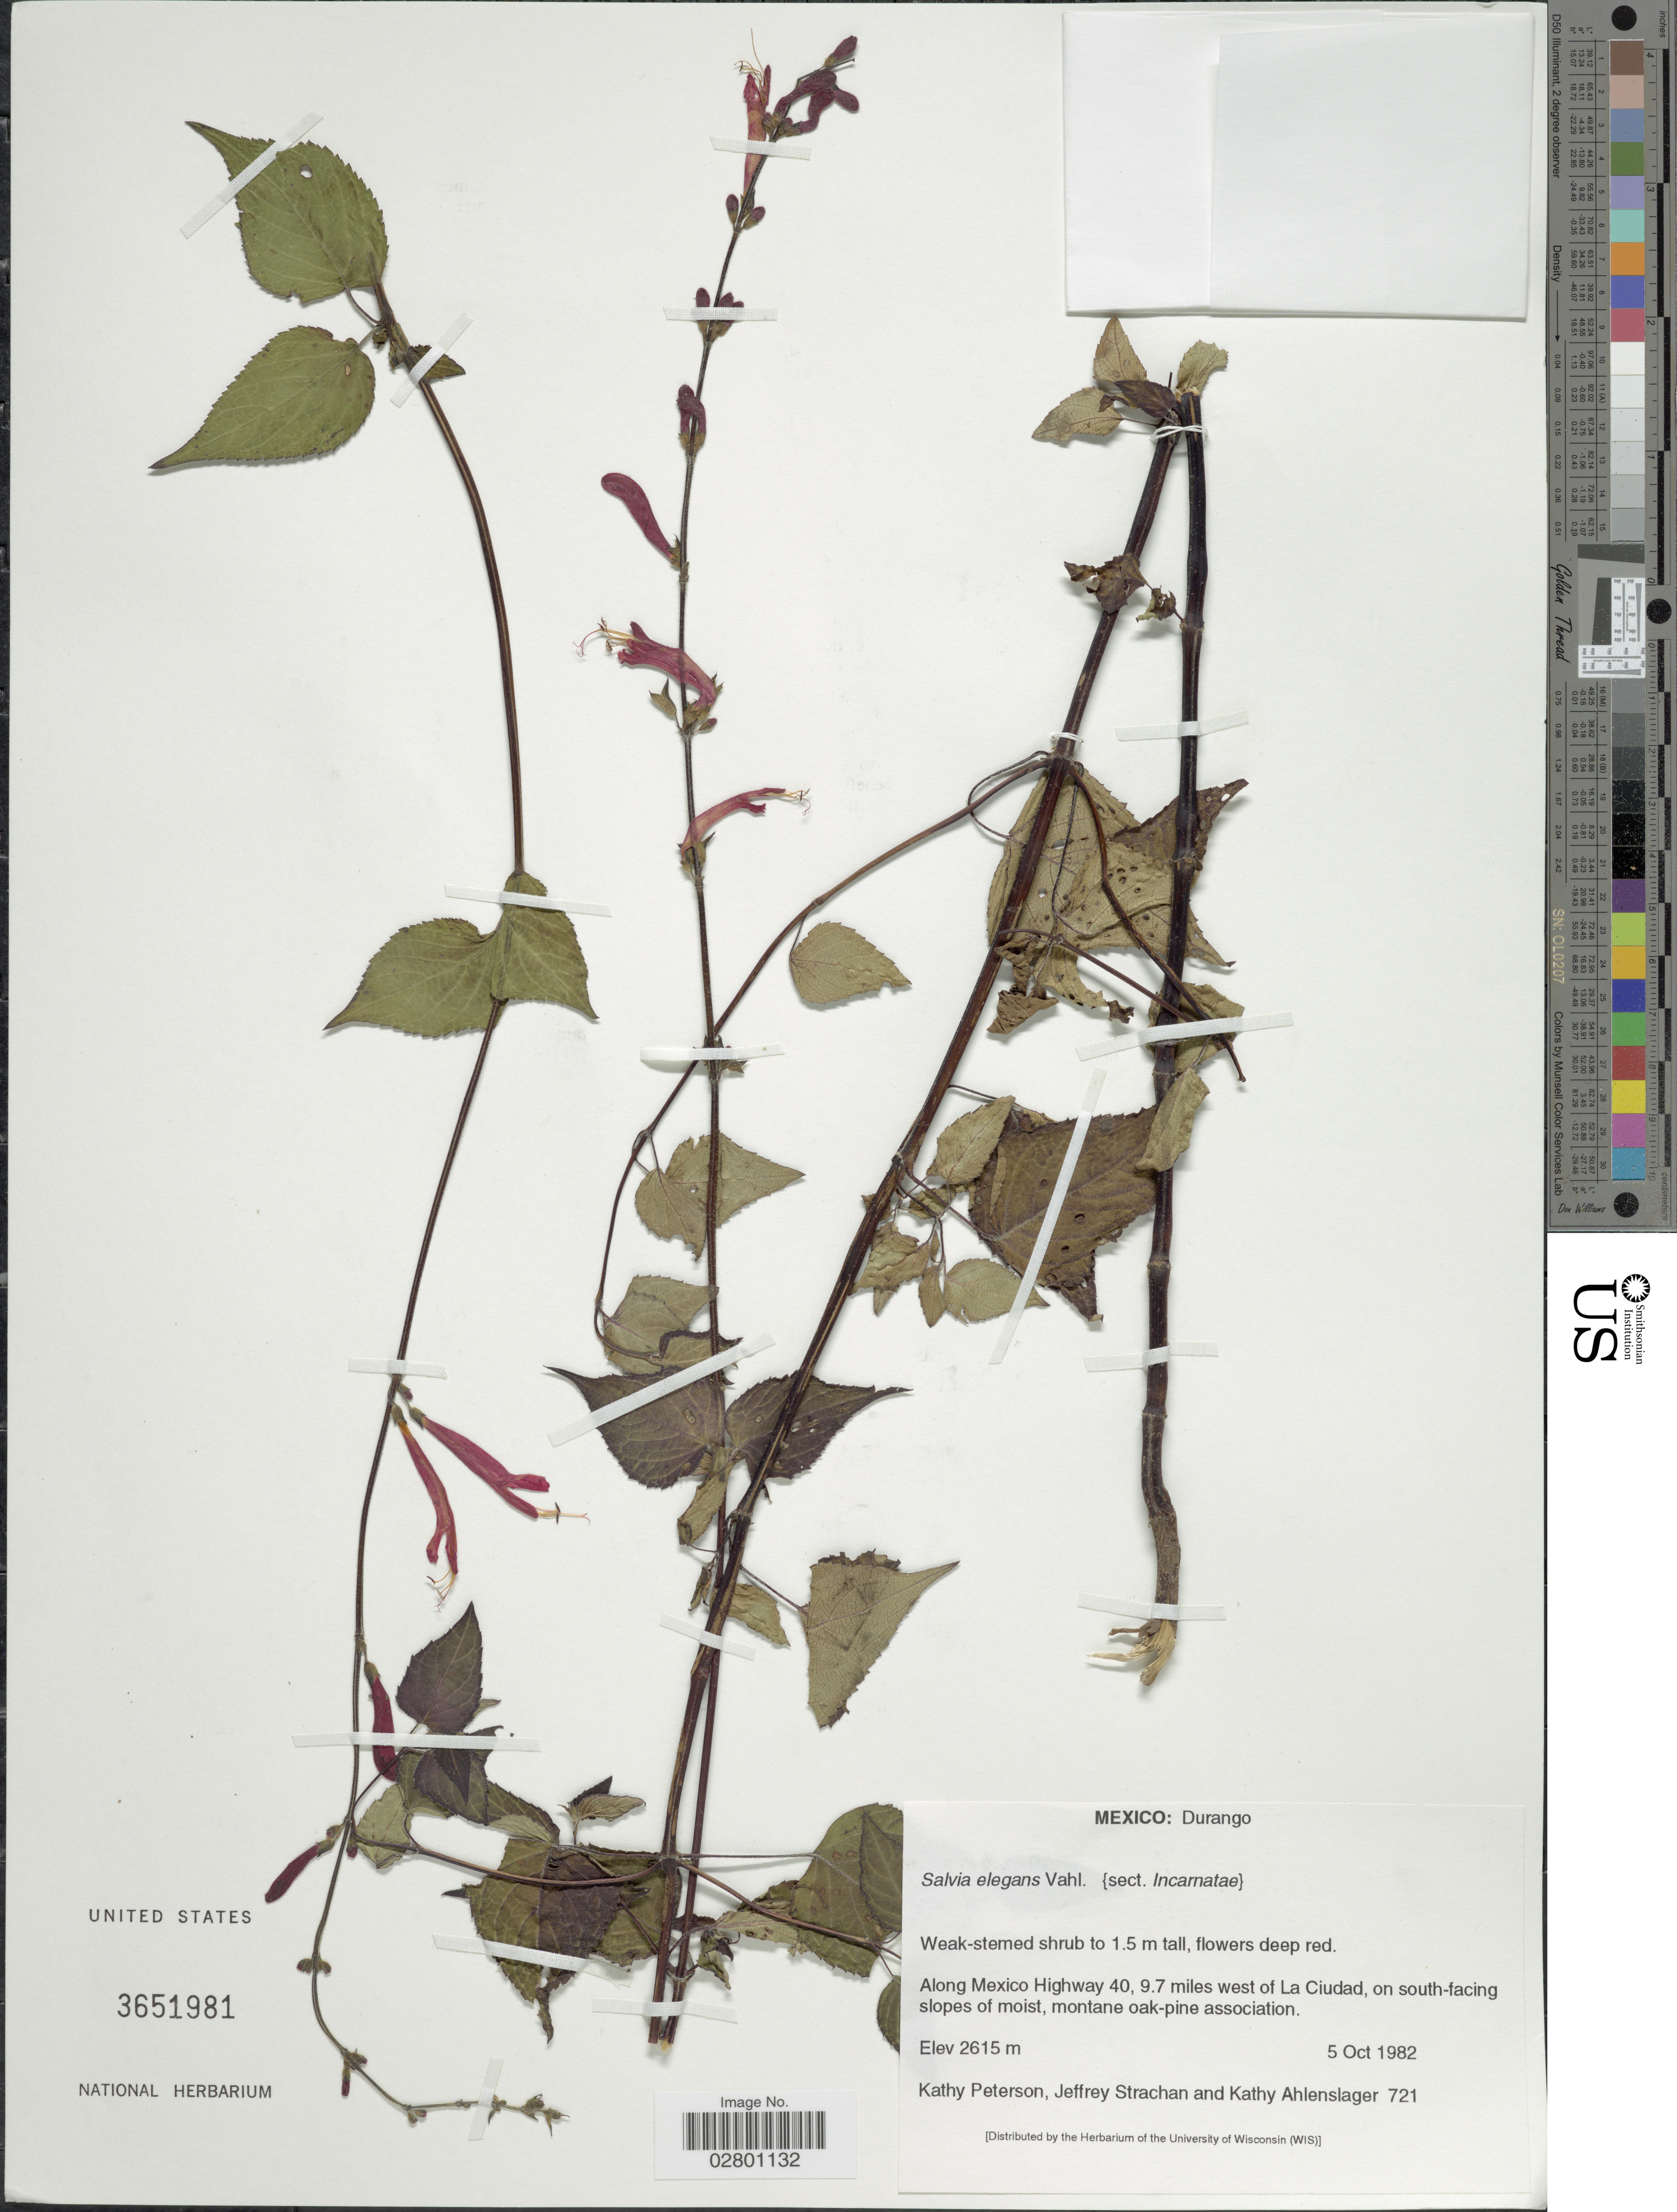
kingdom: Plantae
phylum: Tracheophyta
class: Magnoliopsida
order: Lamiales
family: Lamiaceae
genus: Salvia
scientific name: Salvia elegans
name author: Vahl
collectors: K. Peterson, J. Strachan & K. Ahlenslager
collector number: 721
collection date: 1982-10-05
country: Mexico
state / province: Durango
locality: Along Mexico Highway 40, 9.7 miles west of La Ciudad, on south-facing slopes of moist, montane oak-pine association.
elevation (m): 2615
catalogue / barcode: US 3651981